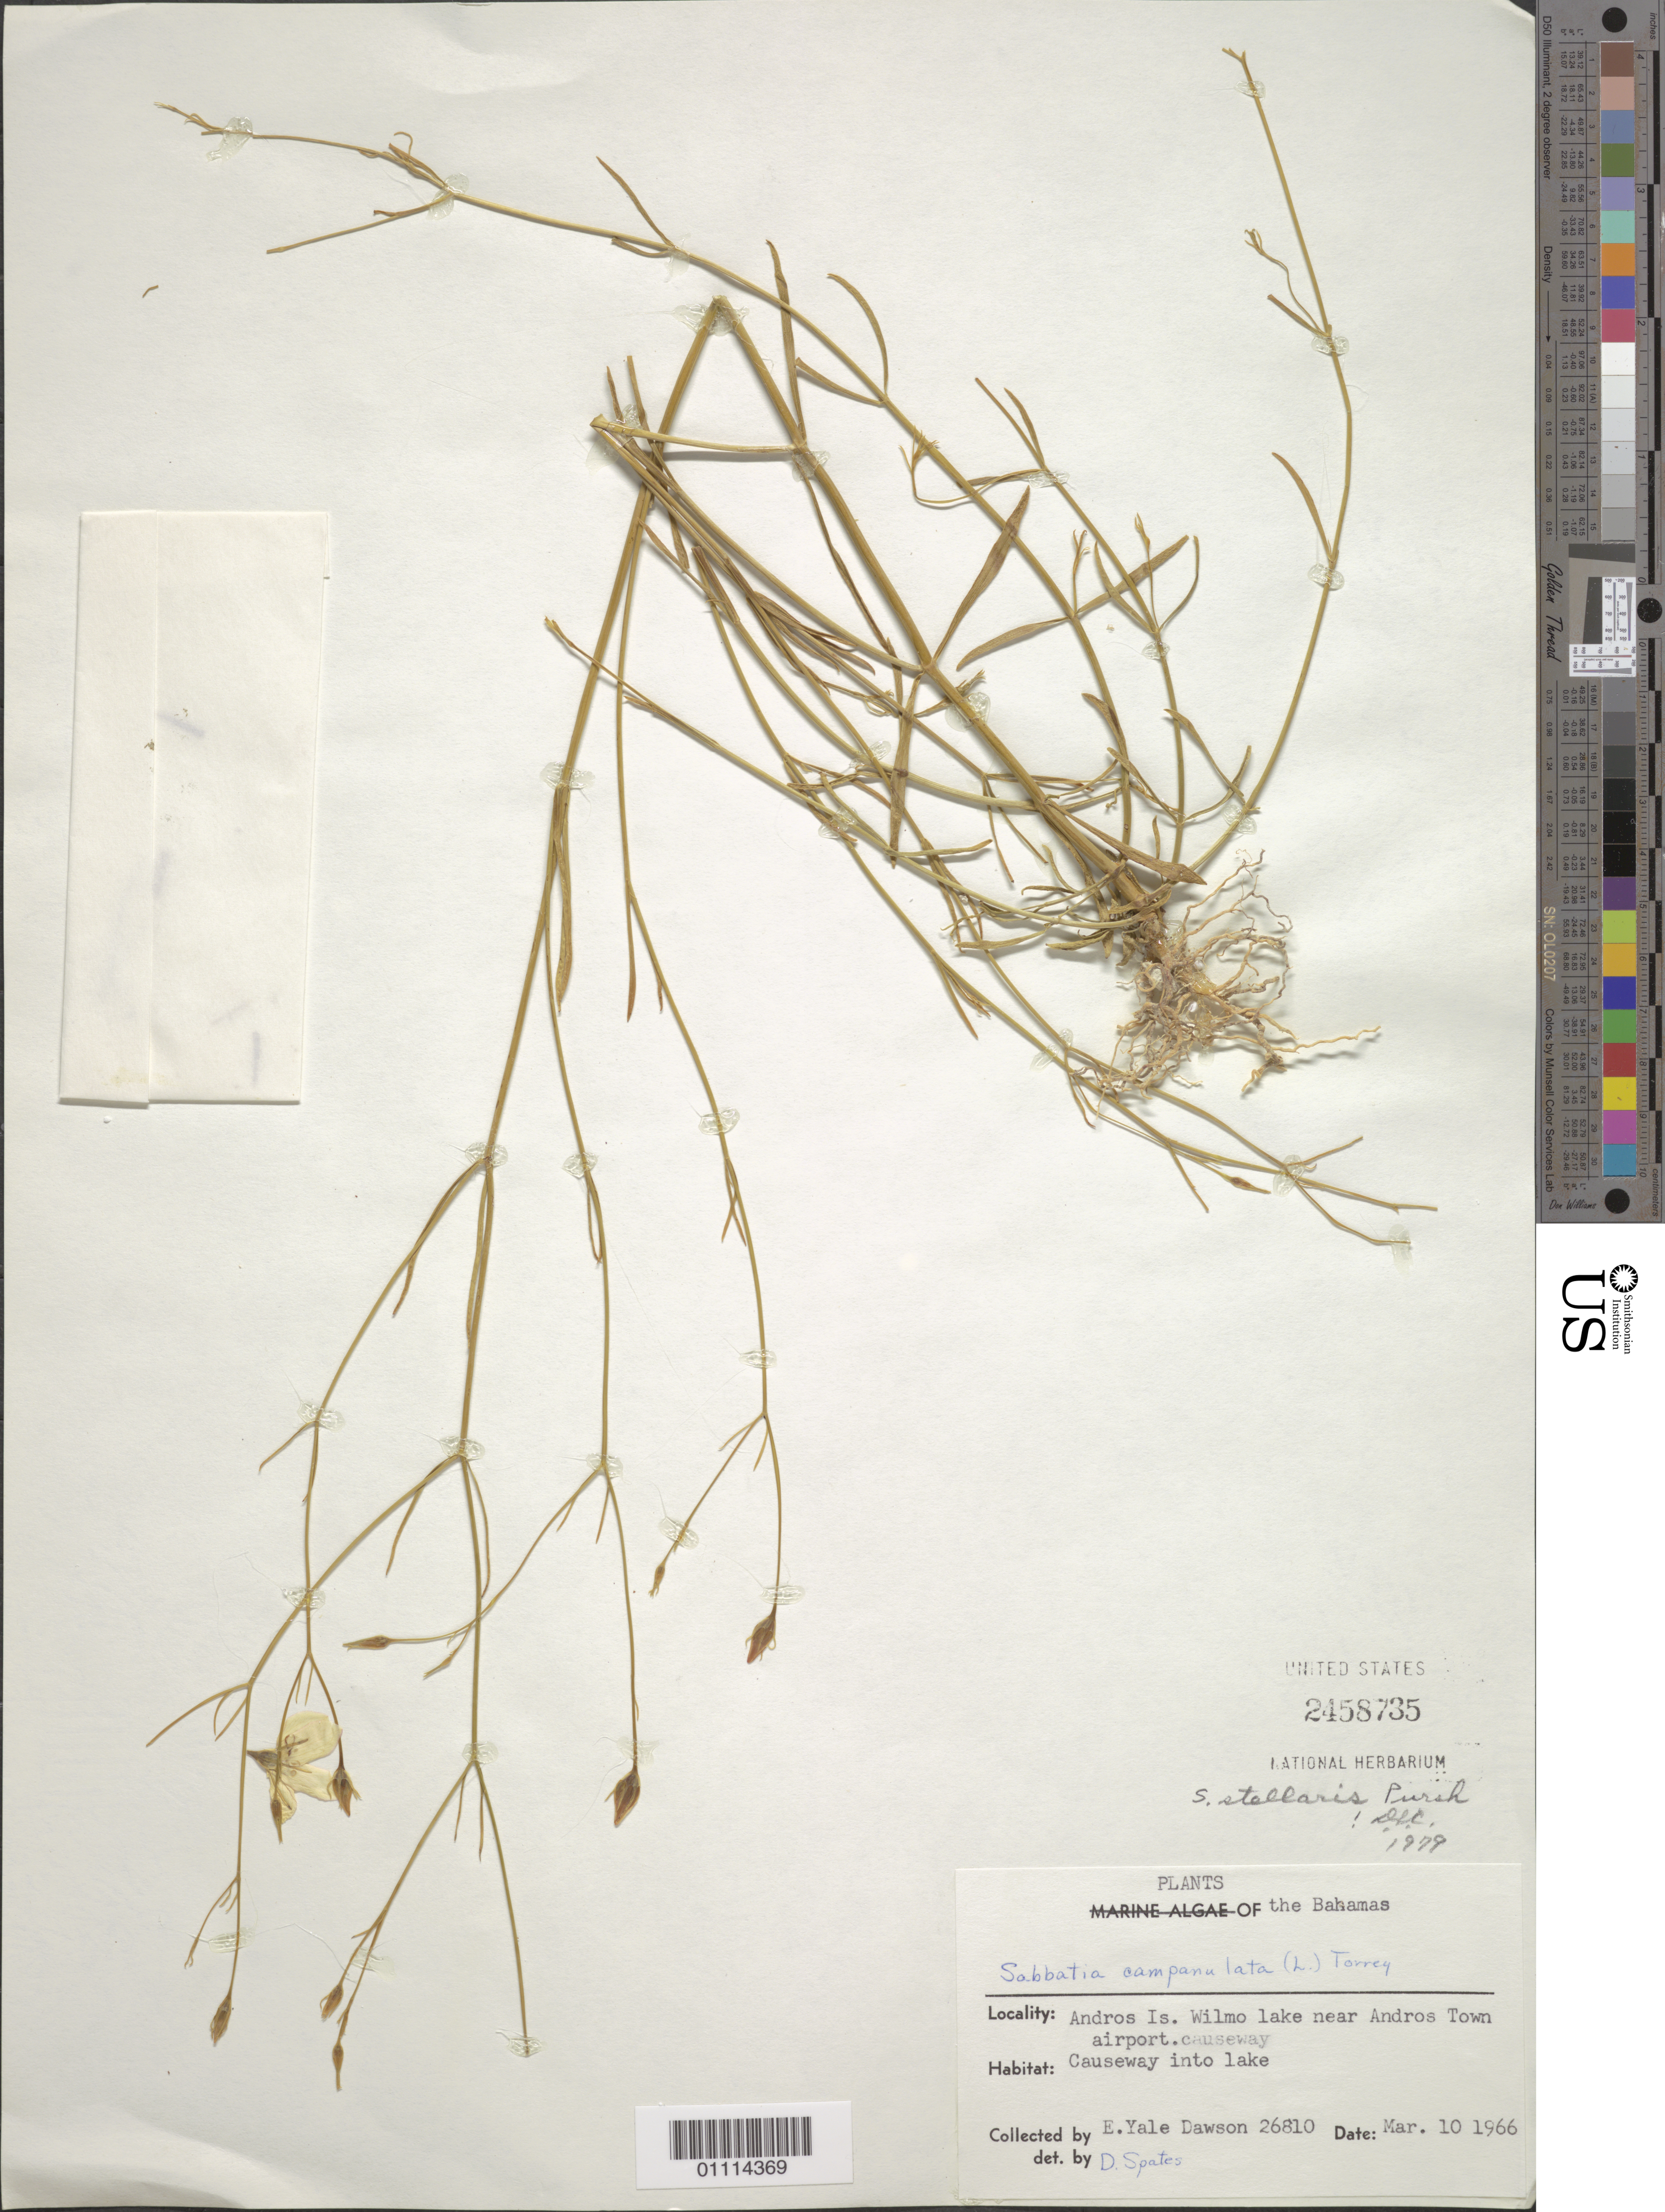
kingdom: Plantae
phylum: Tracheophyta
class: Magnoliopsida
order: Gentianales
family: Gentianaceae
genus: Sabatia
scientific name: Sabatia stellaris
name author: Pursh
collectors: E. Y. Dawson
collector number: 26810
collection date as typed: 10 Mar 1966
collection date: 1966-03-10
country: Bahamas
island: Andros I.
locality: Andros Is. Wilmo Lake near Andros Town airport. Causeway into lake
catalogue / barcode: US 2458735